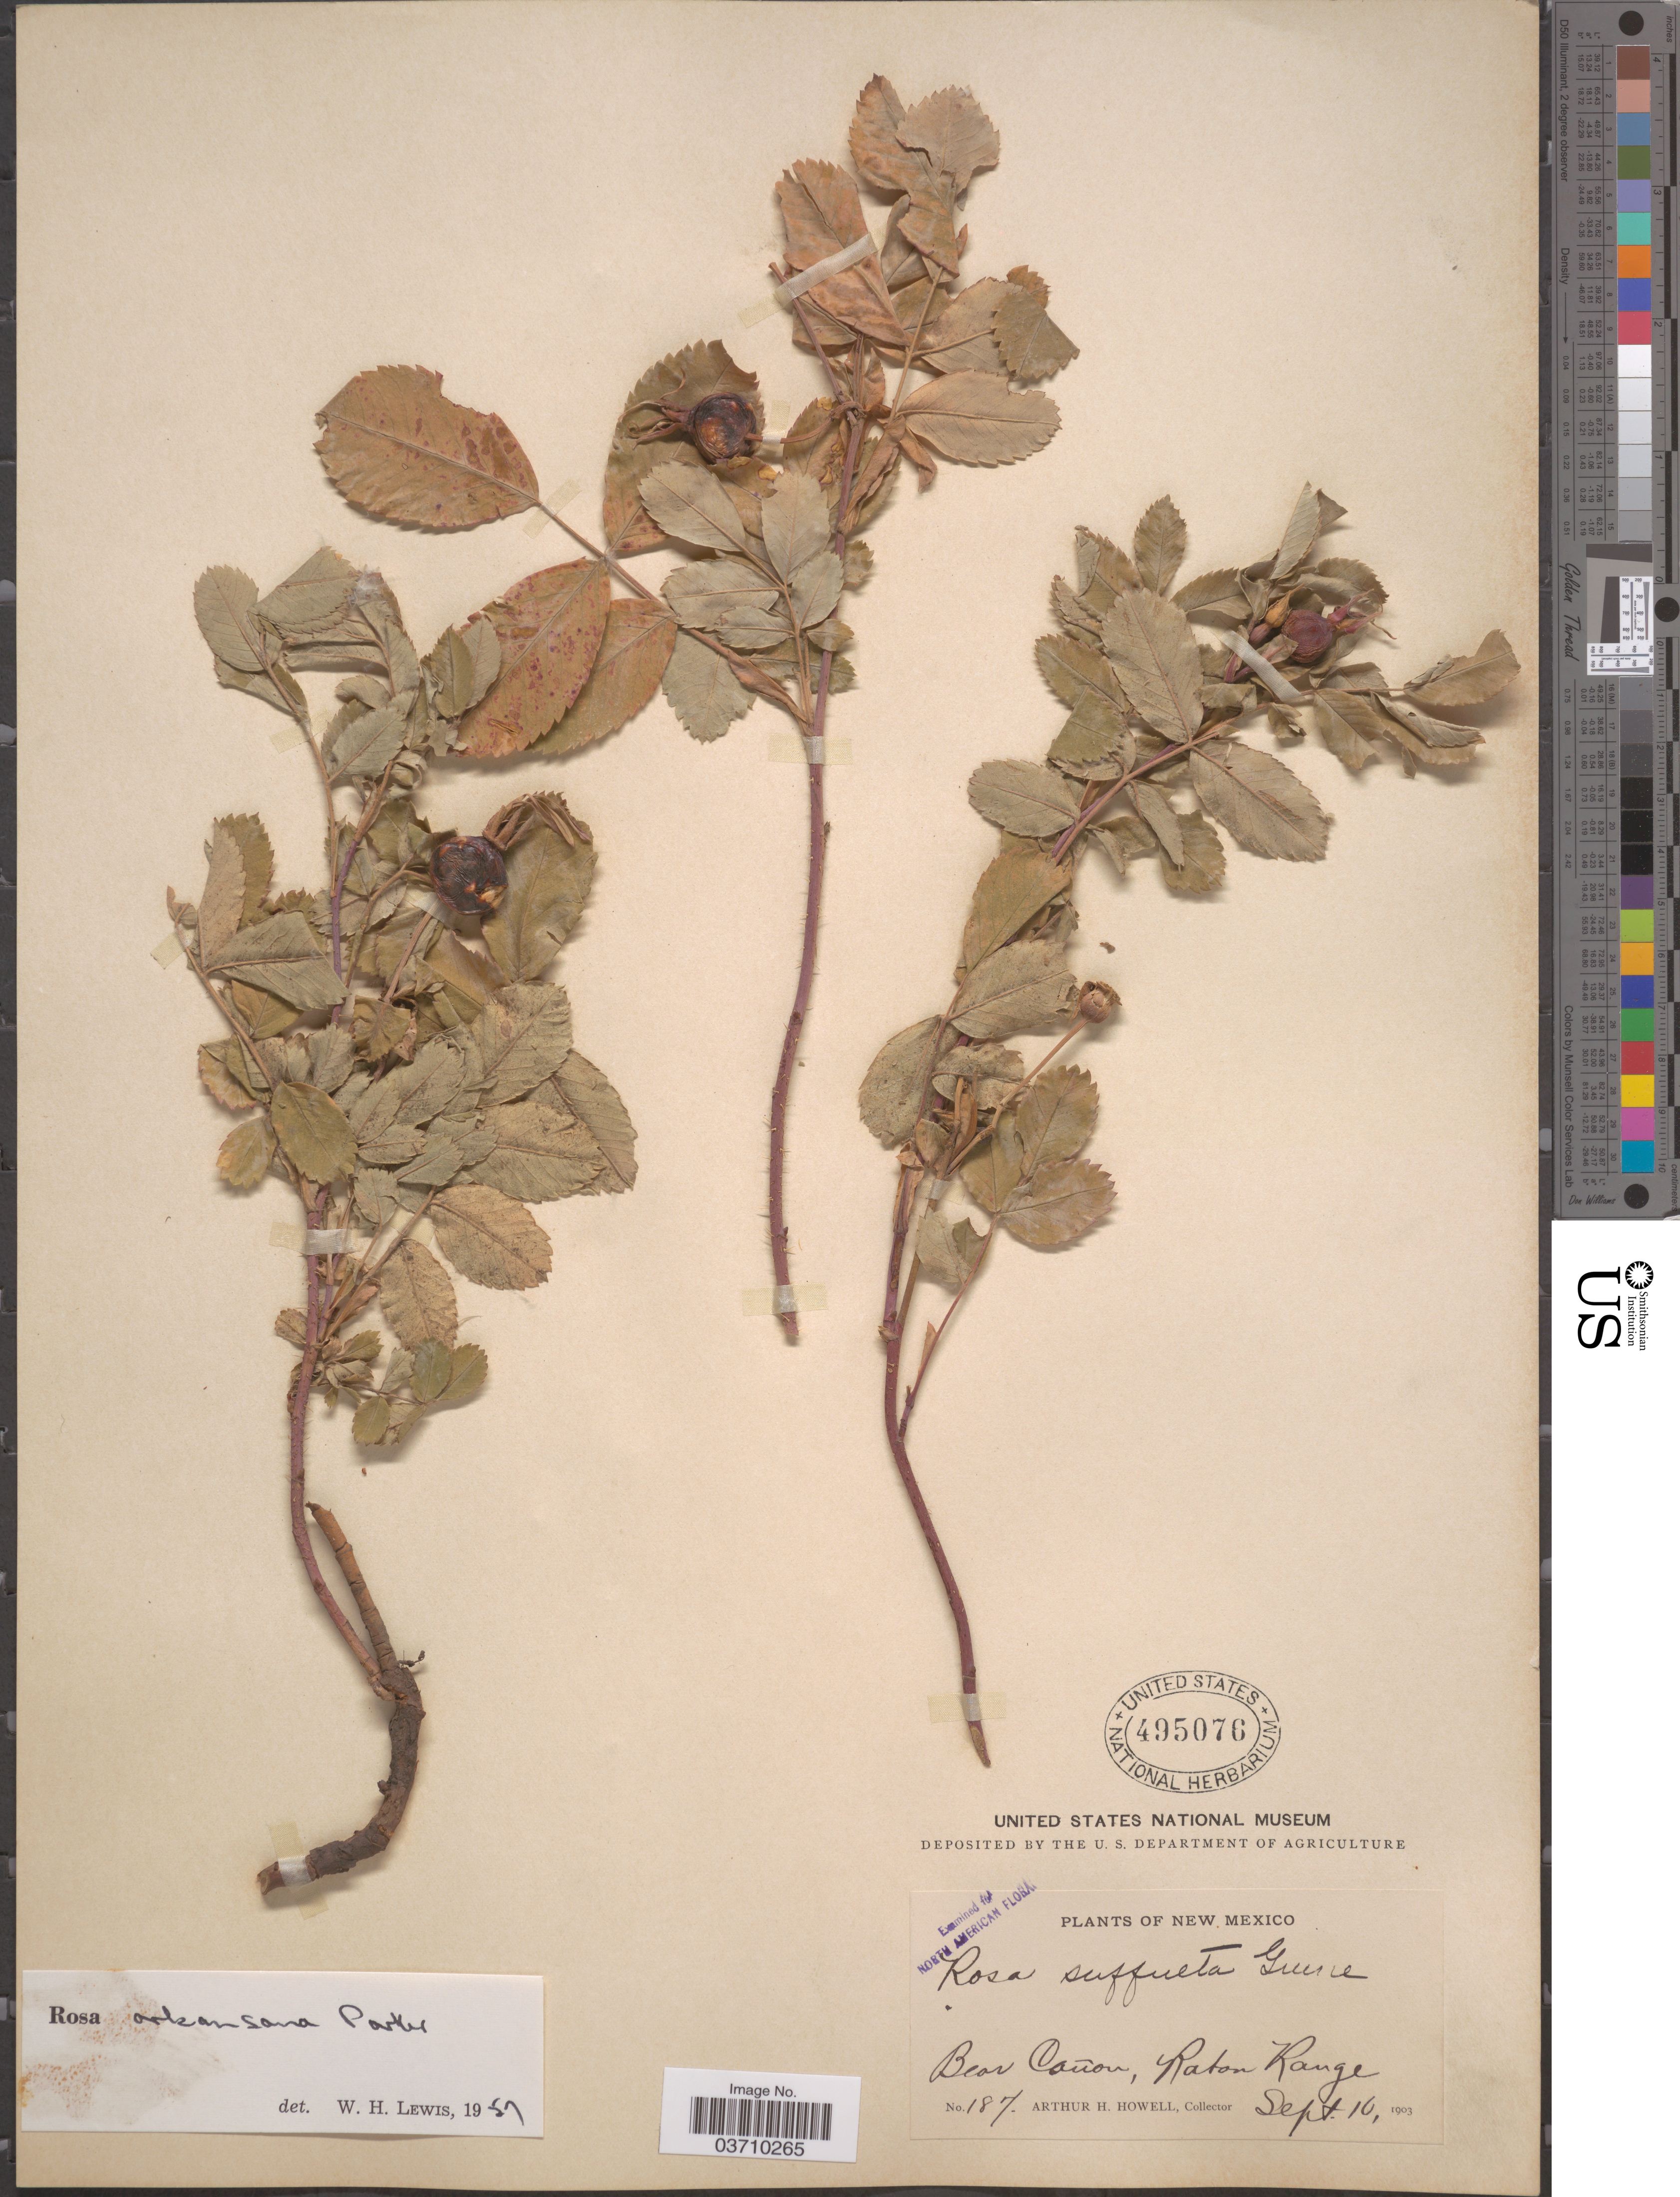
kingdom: Plantae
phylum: Tracheophyta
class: Magnoliopsida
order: Rosales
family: Rosaceae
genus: Rosa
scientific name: Rosa arkansana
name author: Porter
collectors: A. H. Howell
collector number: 187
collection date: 1903-09-16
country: United States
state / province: New Mexico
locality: Bear Cañon, Raton Range.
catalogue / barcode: US 495076